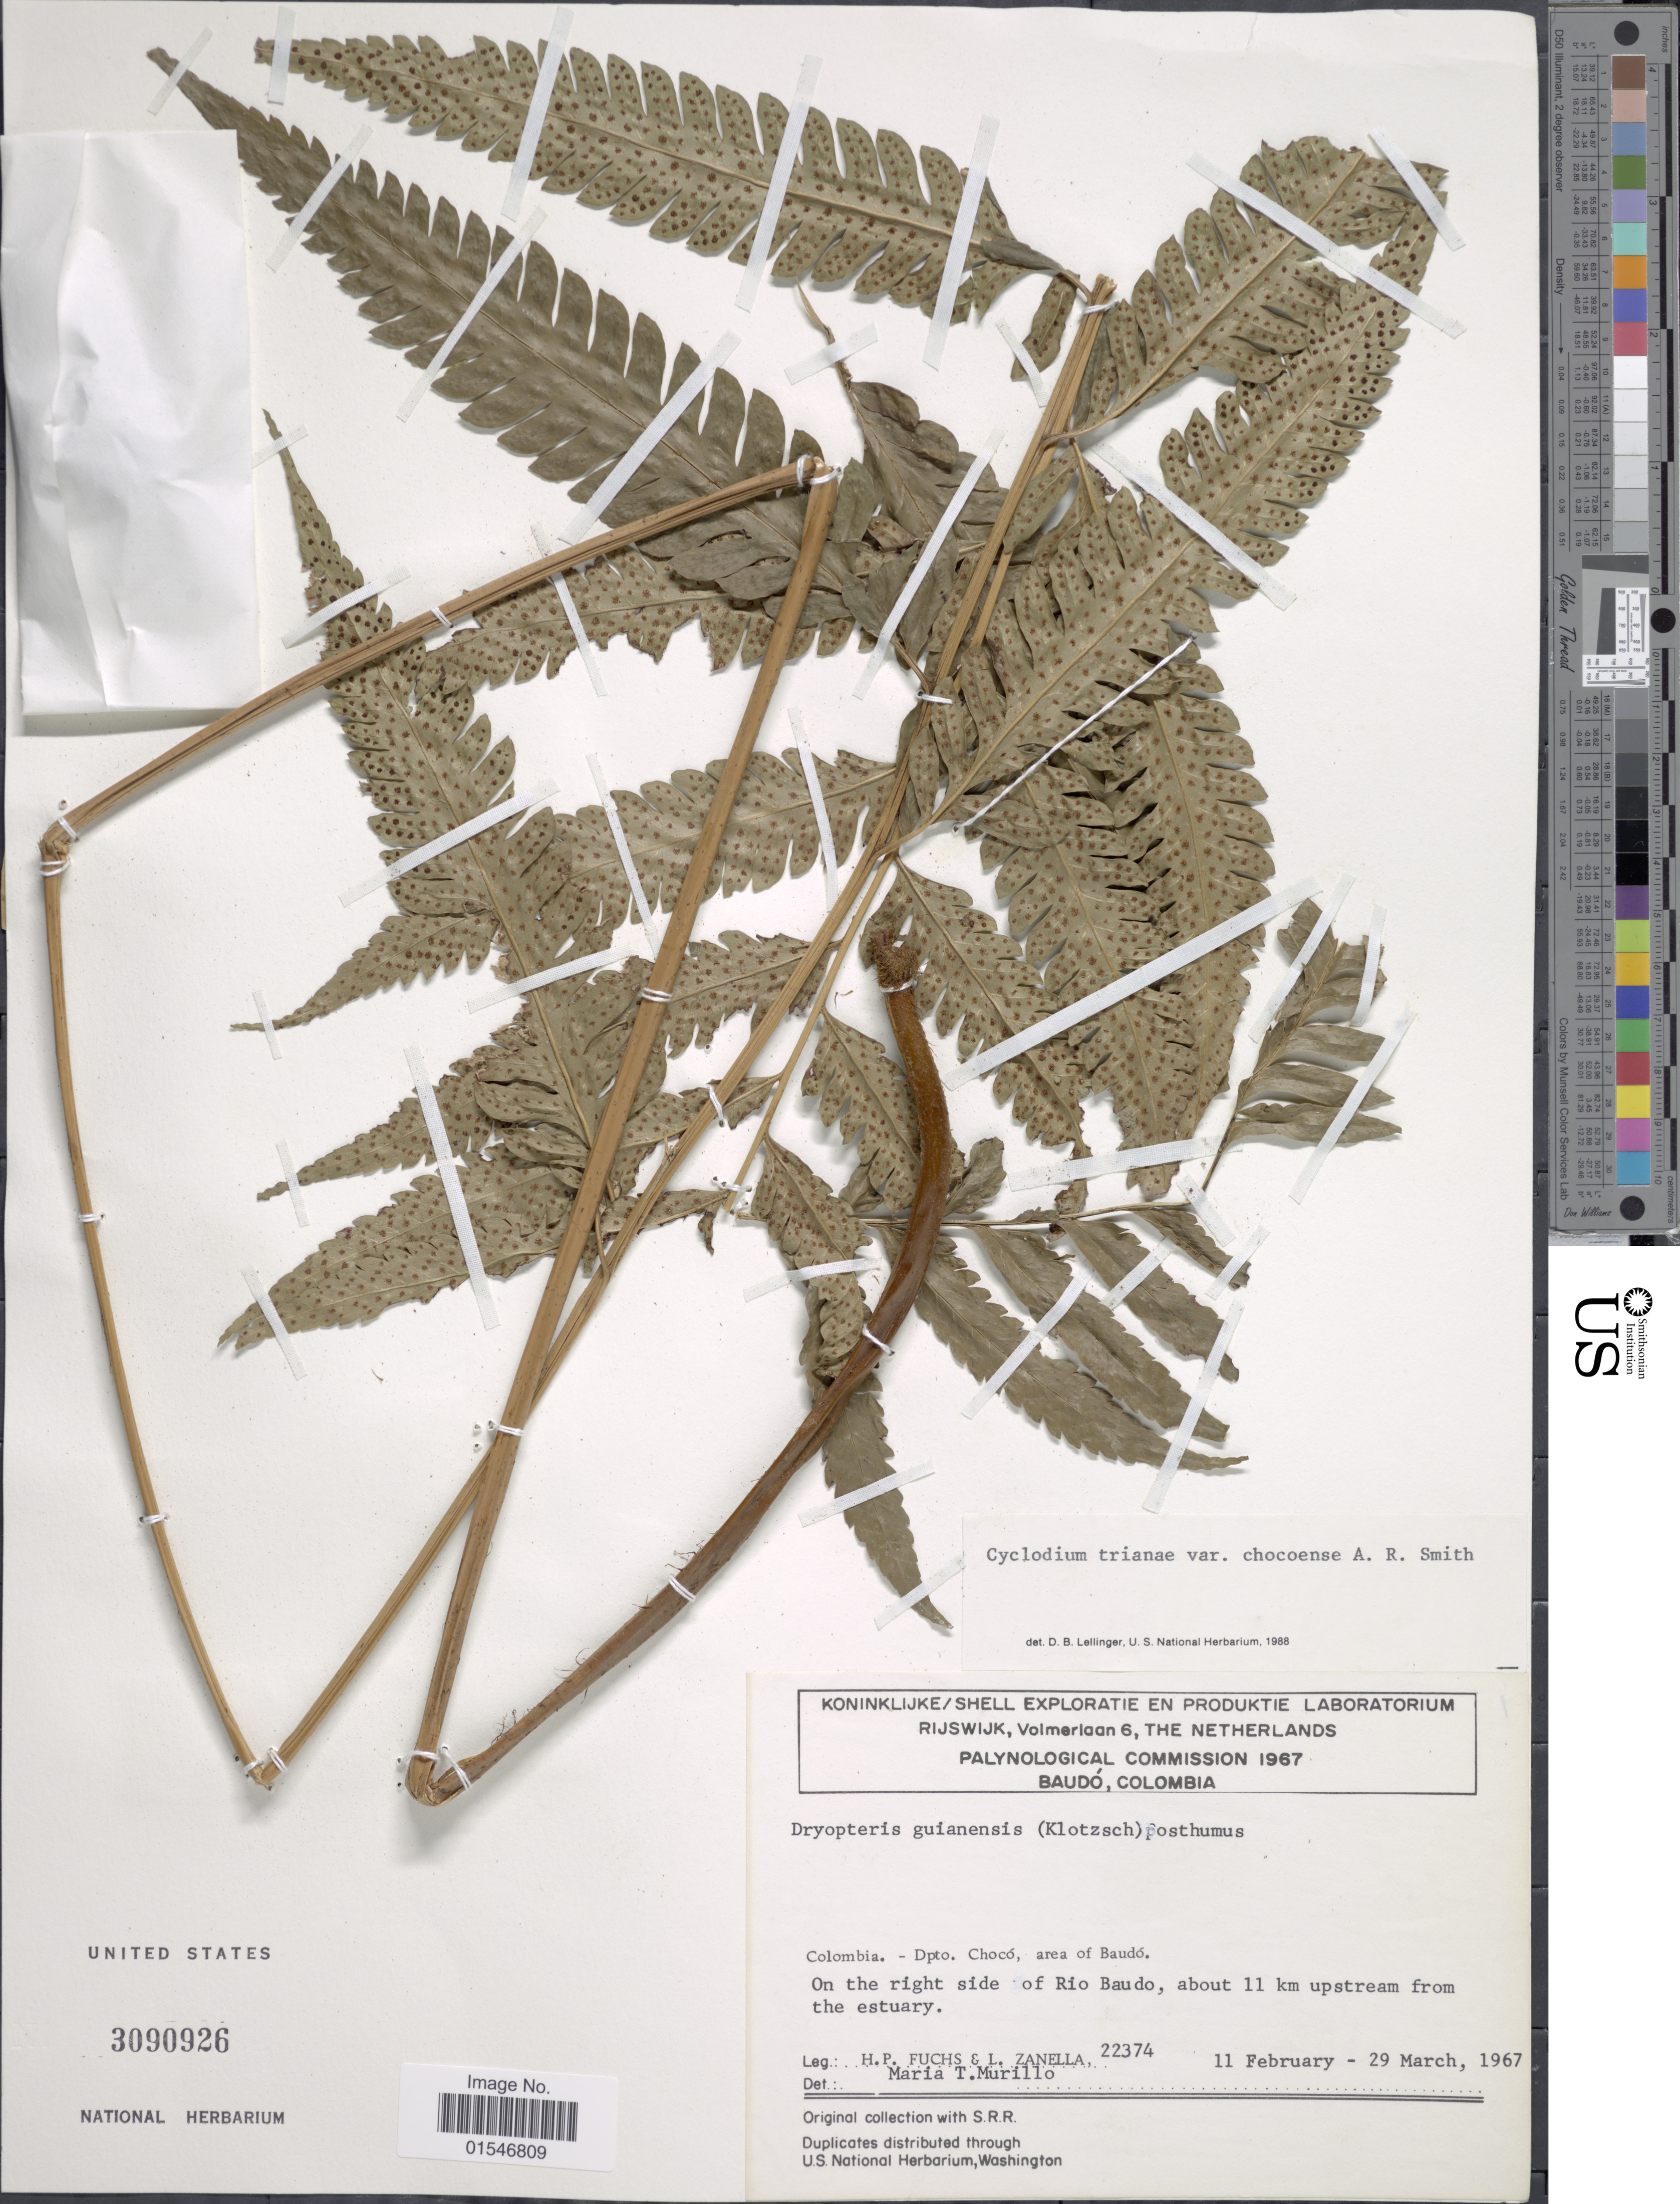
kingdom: Plantae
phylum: Tracheophyta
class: Polypodiopsida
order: Polypodiales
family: Dryopteridaceae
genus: Cyclodium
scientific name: Cyclodium trianae var. chocoense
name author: A.R. Sm.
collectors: H. P. Fuchs & L. Zanella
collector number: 22374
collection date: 1967-02-11/1967-03-29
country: Colombia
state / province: Chocó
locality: Baudo, Colombia.- Dpto. Choco, area of Baudo. On the right ridge of Rio Baudo, about 11 km upstream from the estuary.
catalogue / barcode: US 3090926